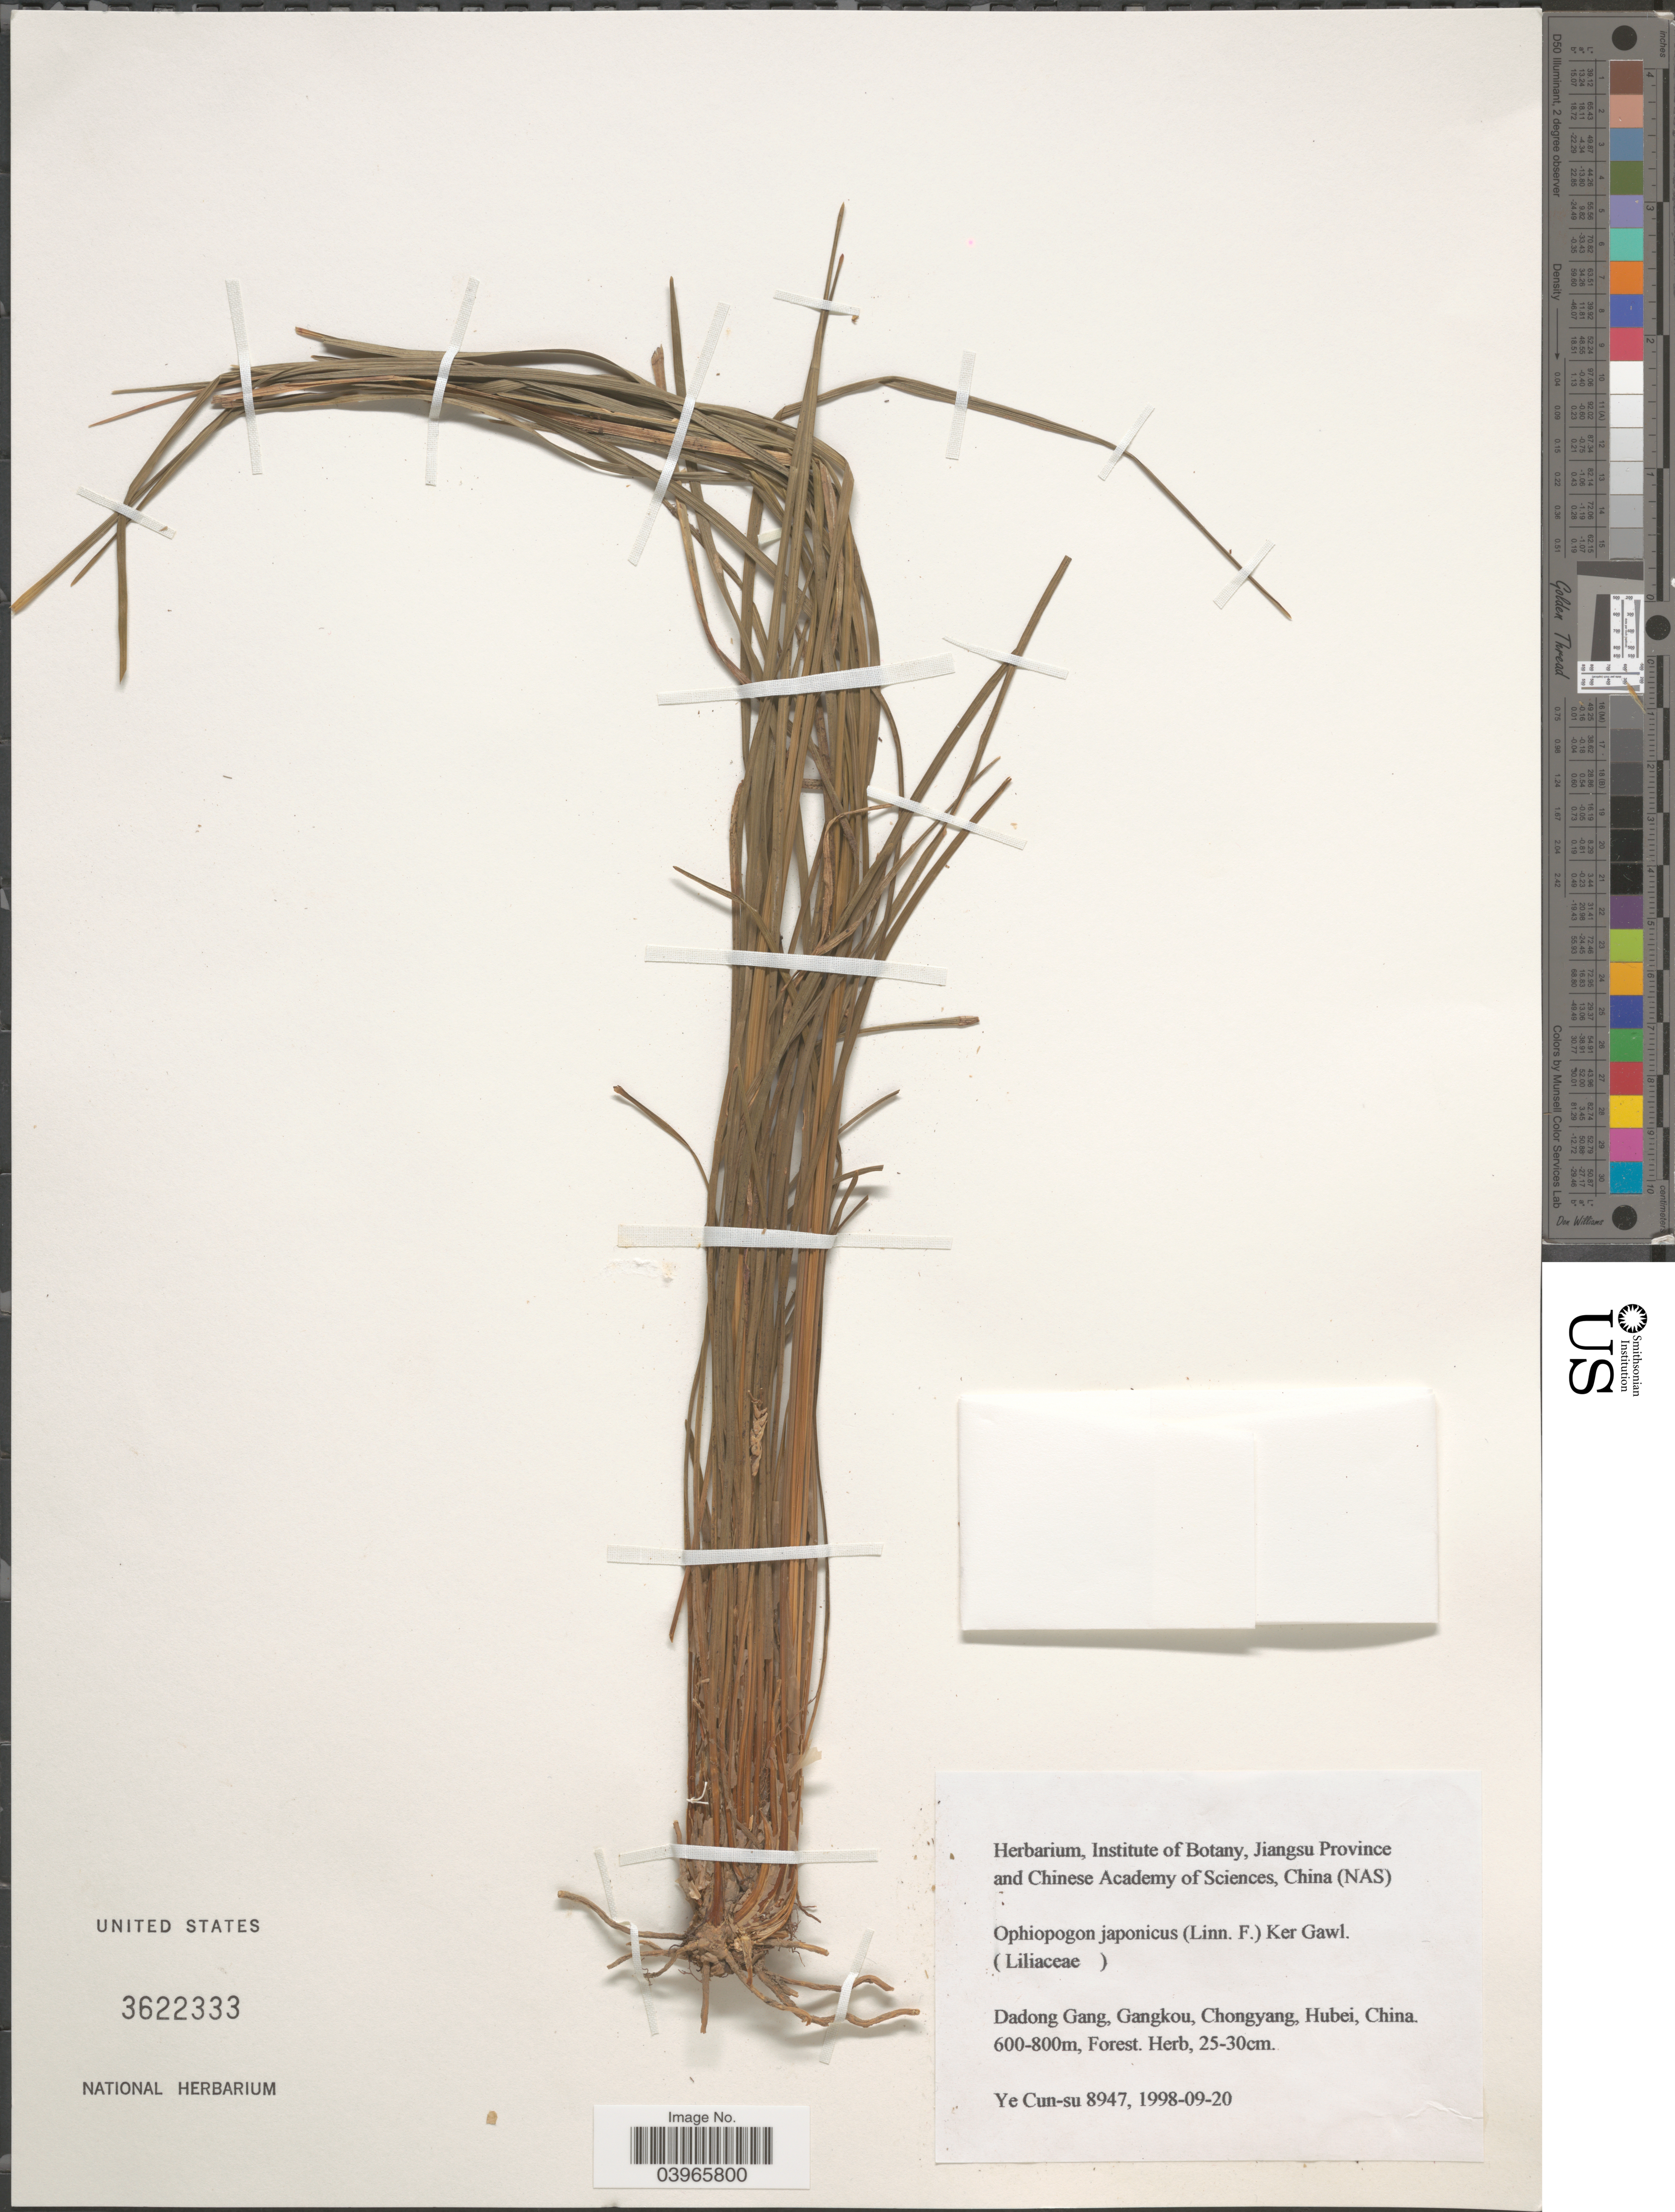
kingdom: Plantae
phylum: Tracheophyta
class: Liliopsida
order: Asparagales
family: Asparagaceae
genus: Ophiopogon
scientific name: Ophiopogon japonicus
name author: (L. f.) Ker Gawl.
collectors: Ye Cun-su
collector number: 8947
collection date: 1998-09-20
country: China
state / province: Hubei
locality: Dadong Gang, Gangkou, Chongyang.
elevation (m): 600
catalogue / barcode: US 3622333